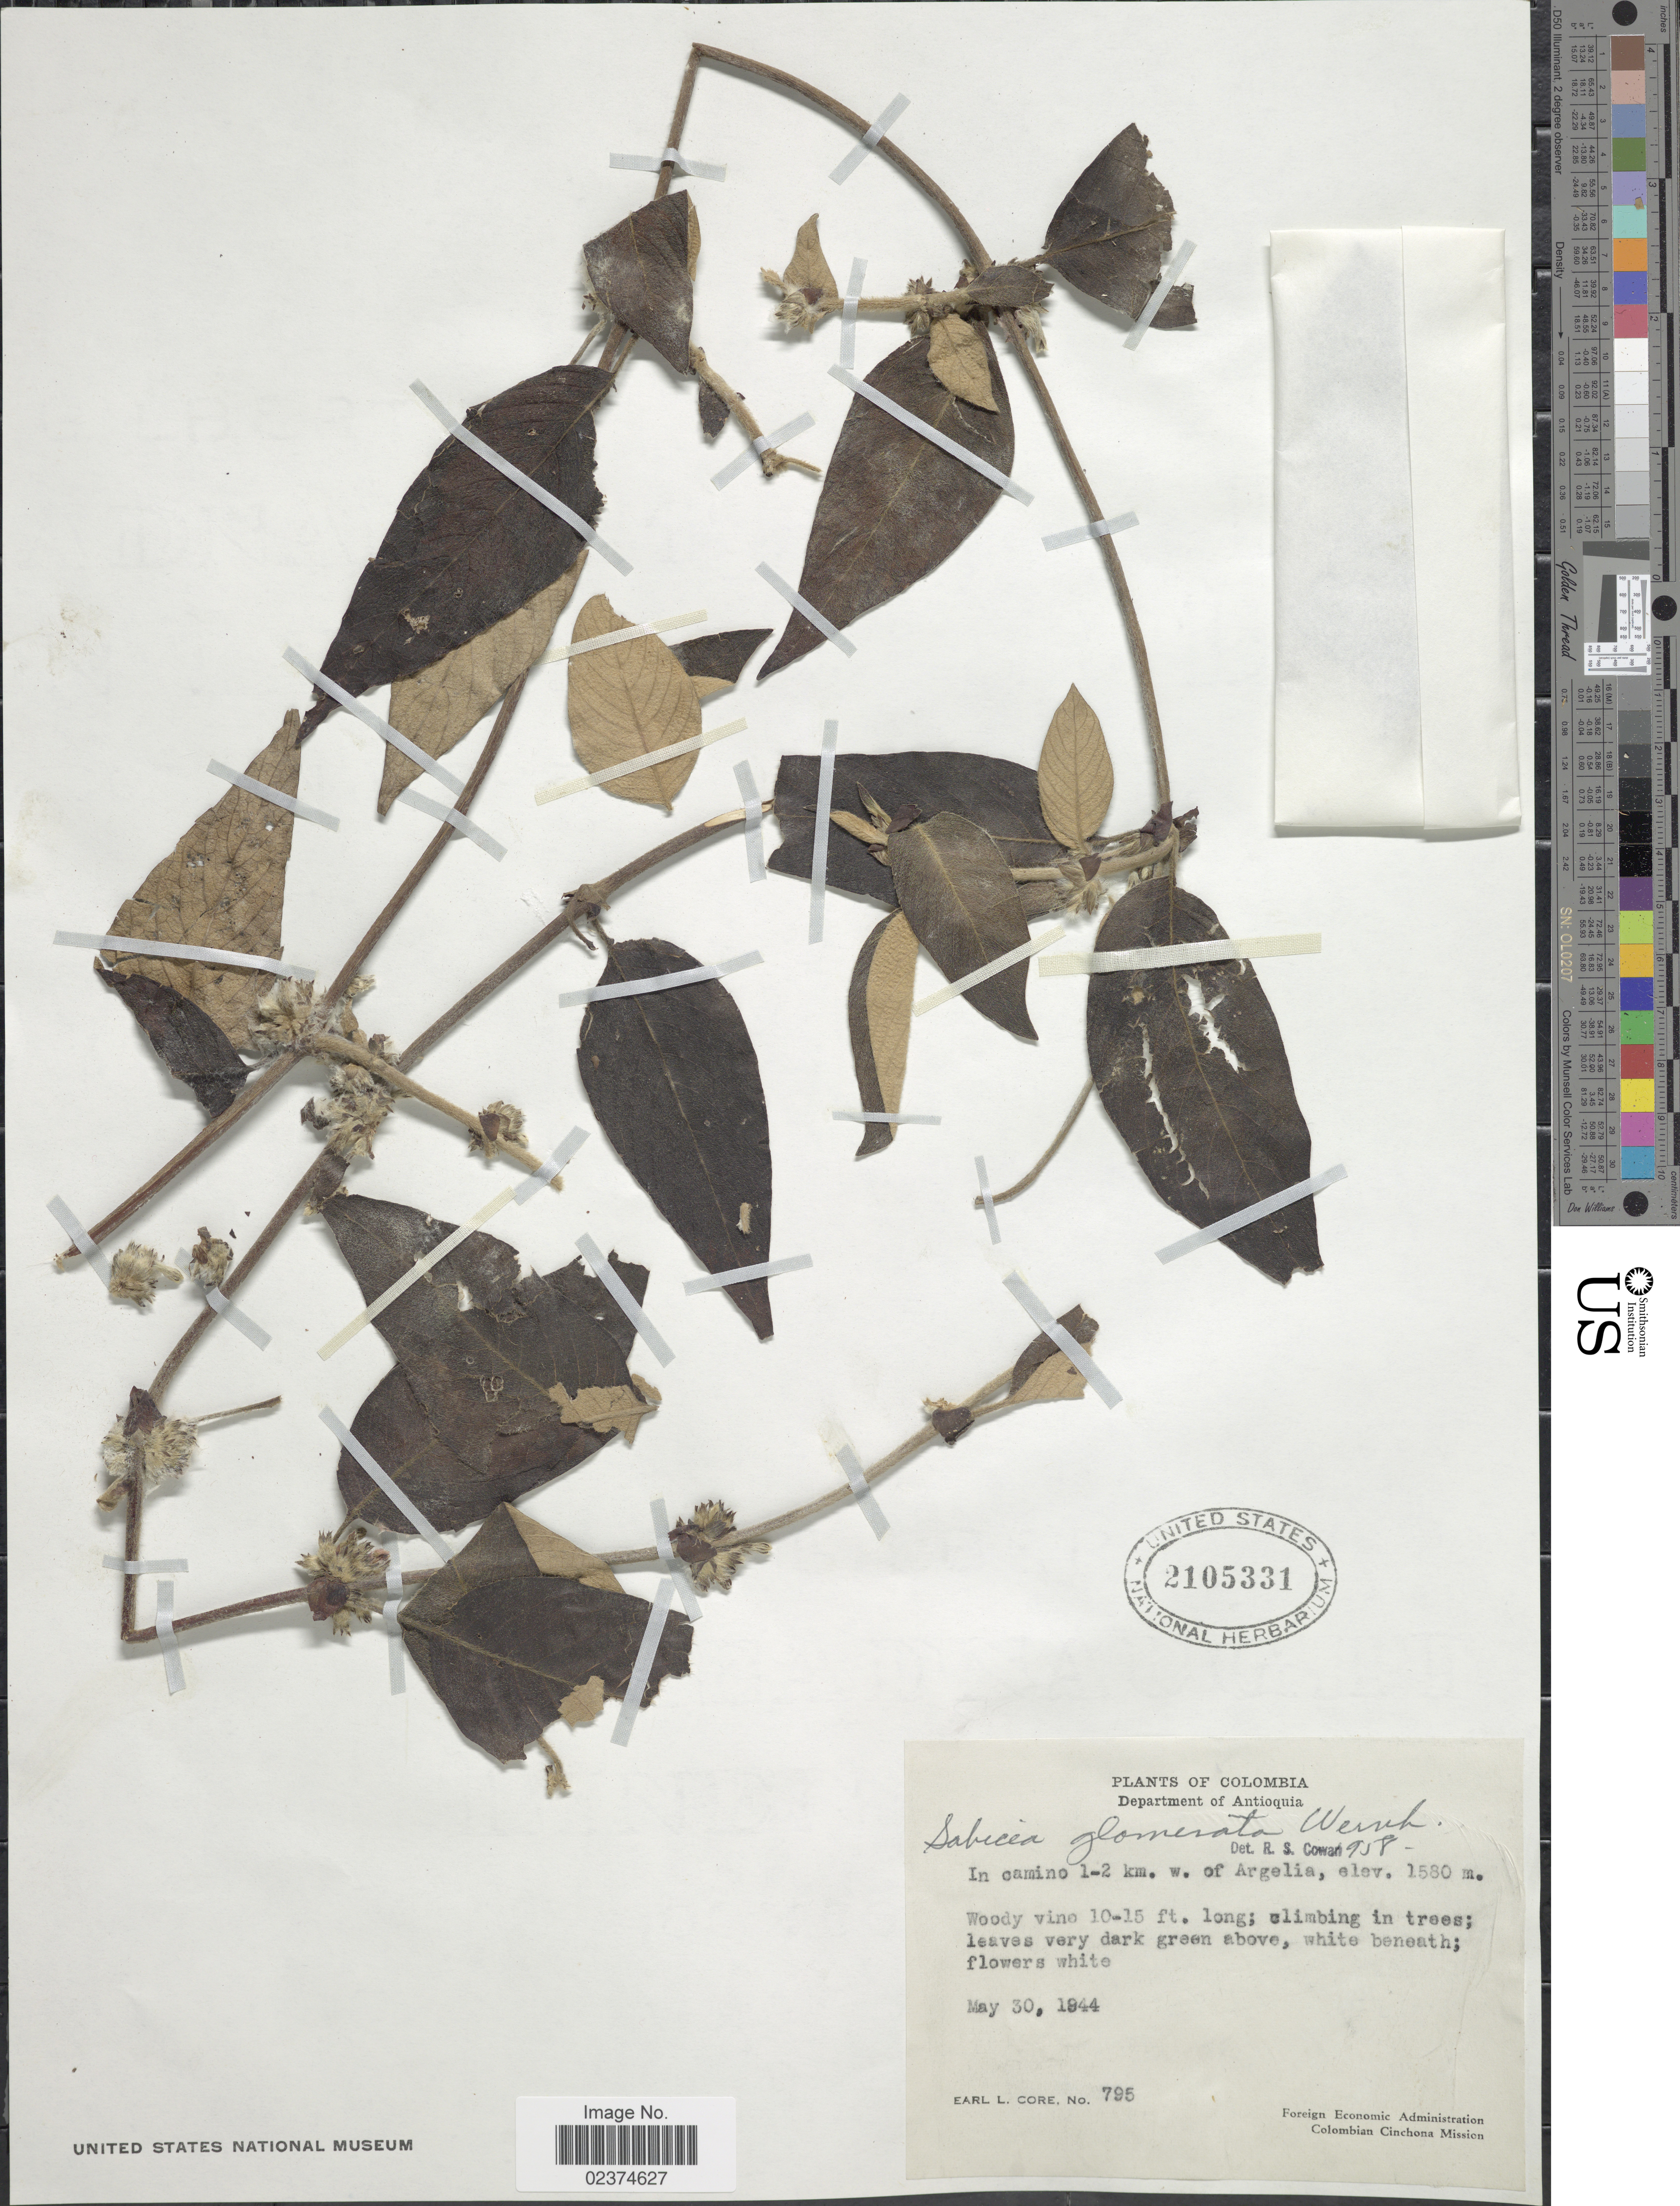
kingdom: Plantae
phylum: Tracheophyta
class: Magnoliopsida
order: Gentianales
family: Rubiaceae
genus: Sabicea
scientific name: Sabicea glomerata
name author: Wernham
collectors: E. L. Core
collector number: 795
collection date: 1944-05-30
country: Colombia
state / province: Antioquia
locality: In camino 1-2 km. w. of Argelia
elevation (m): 1580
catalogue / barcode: US 2105331